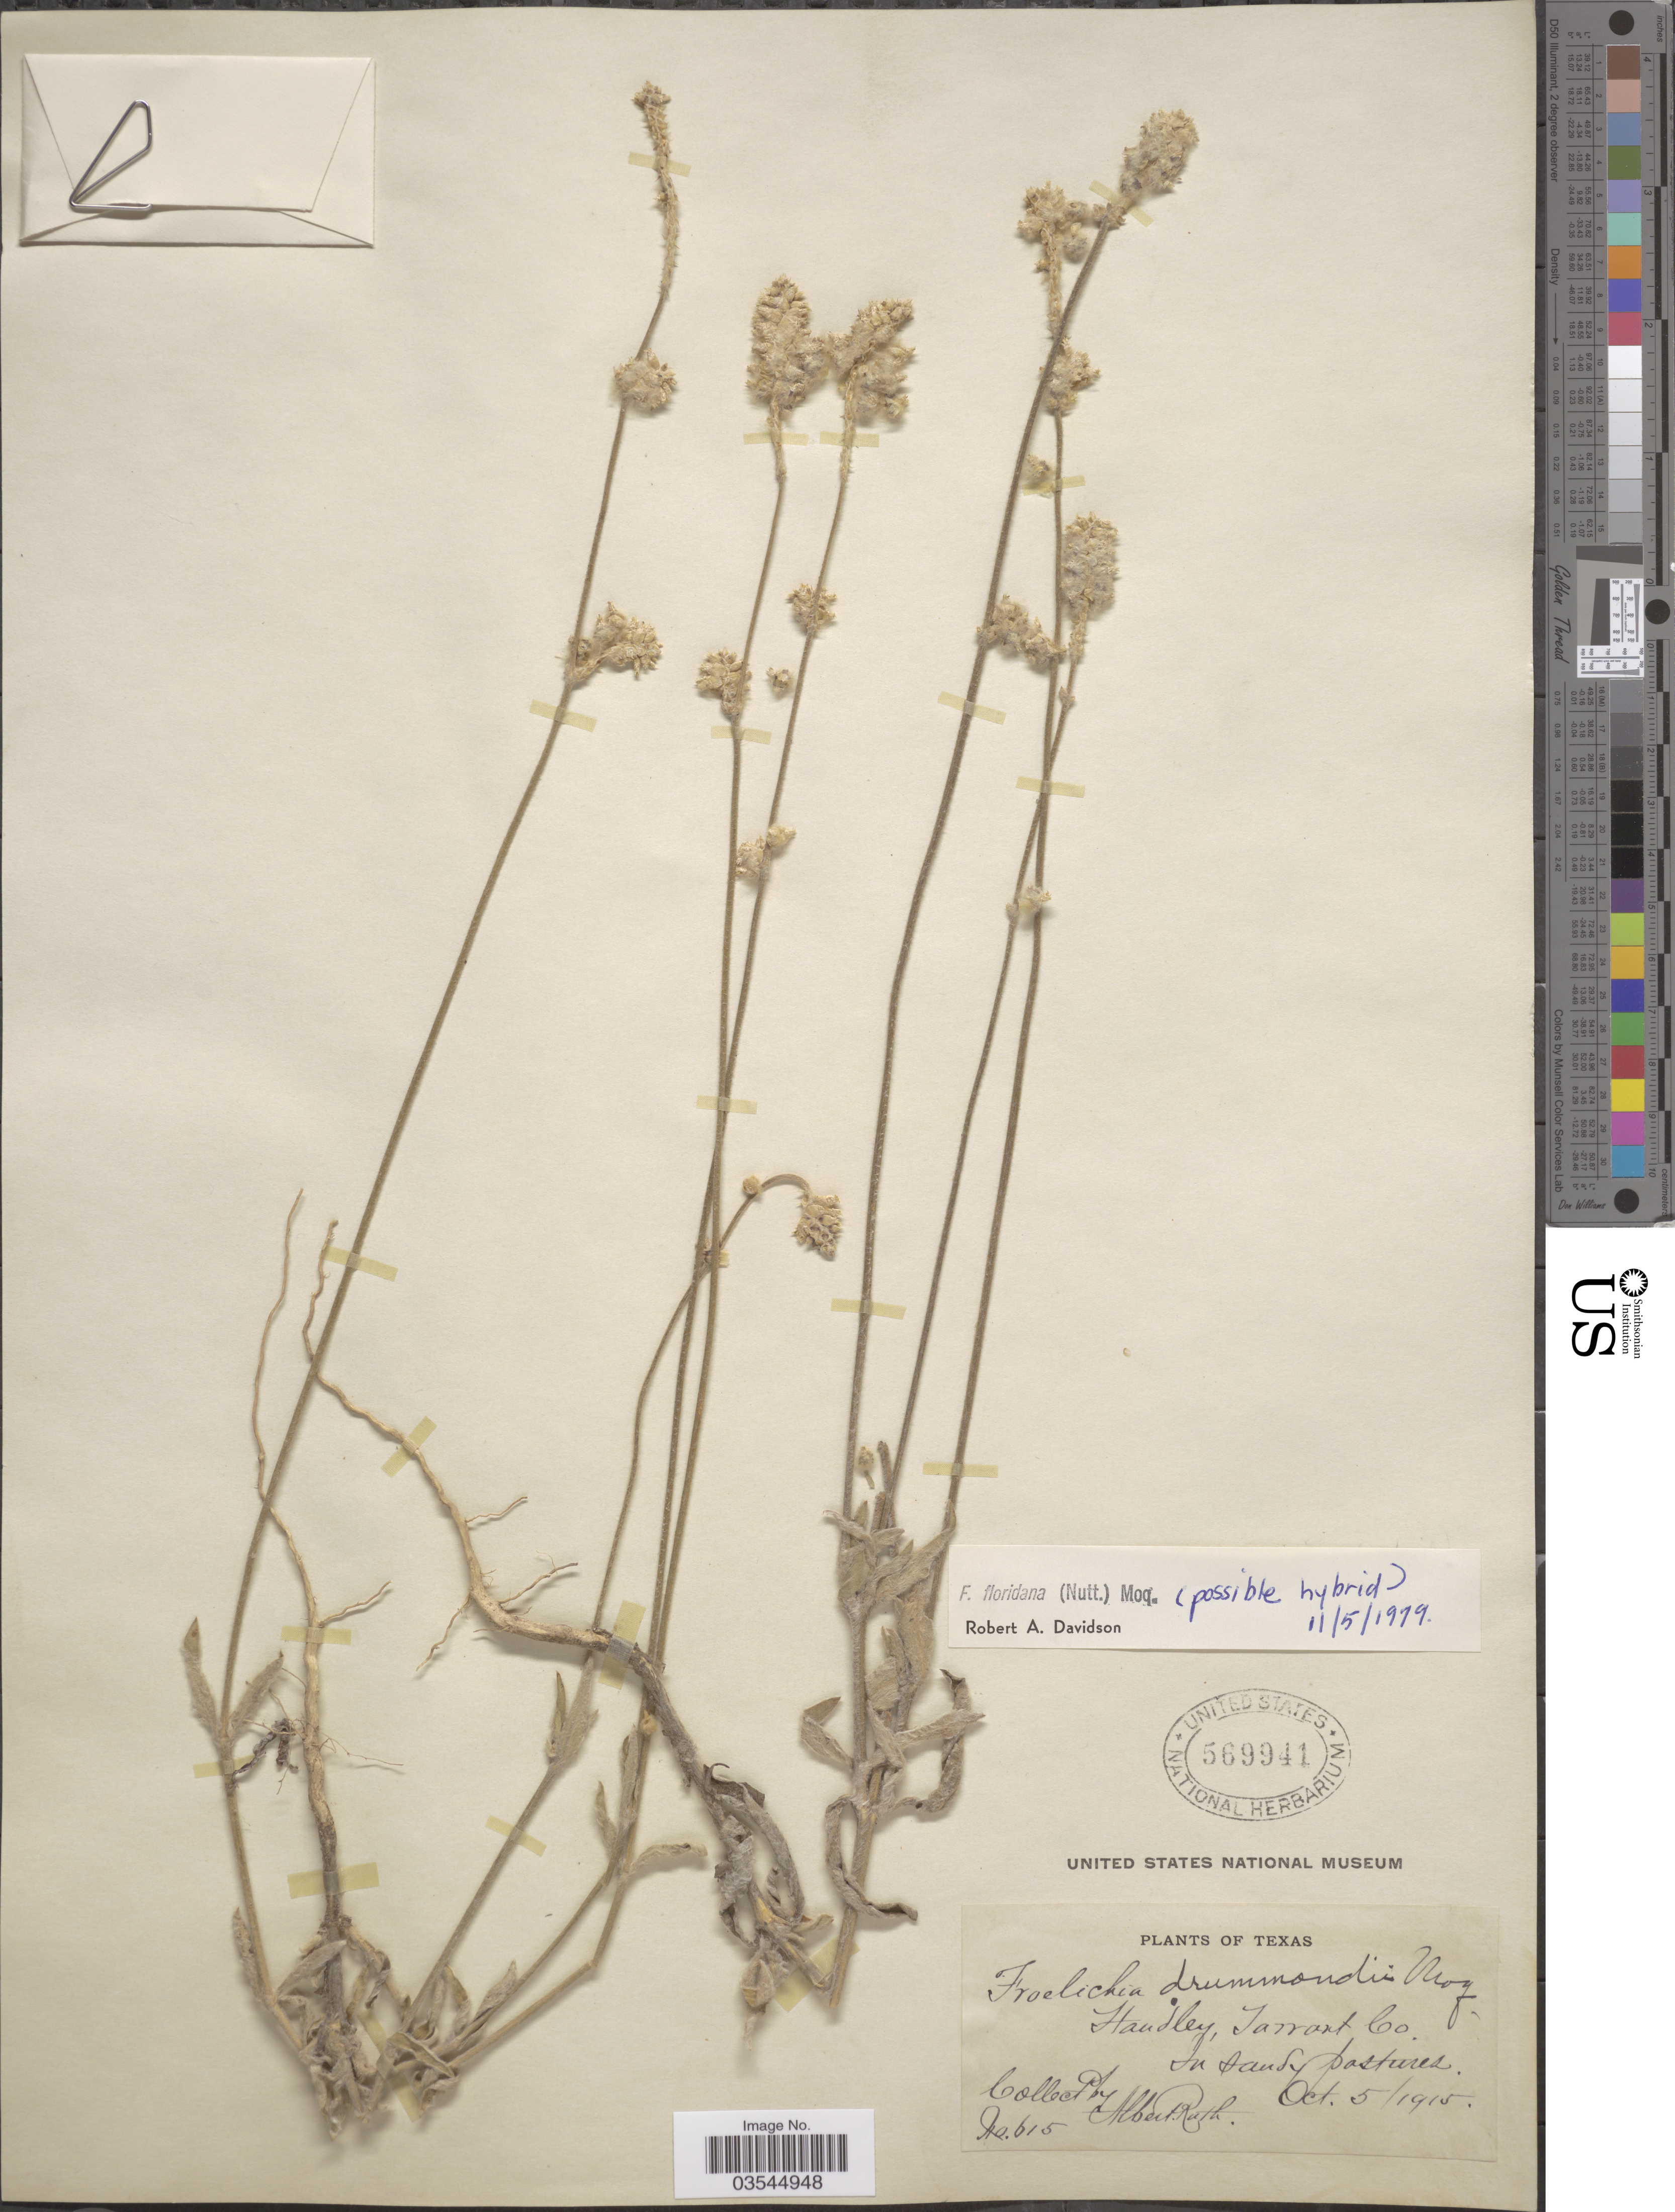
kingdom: Plantae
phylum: Tracheophyta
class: Magnoliopsida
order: Caryophyllales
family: Amaranthaceae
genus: Froelichia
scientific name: Froelichia floridana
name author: (Nutt.) Moq.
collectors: A. Ruth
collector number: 615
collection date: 1915-10-05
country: United States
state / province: Texas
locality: Handley, Tarrant Co.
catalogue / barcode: US 569941